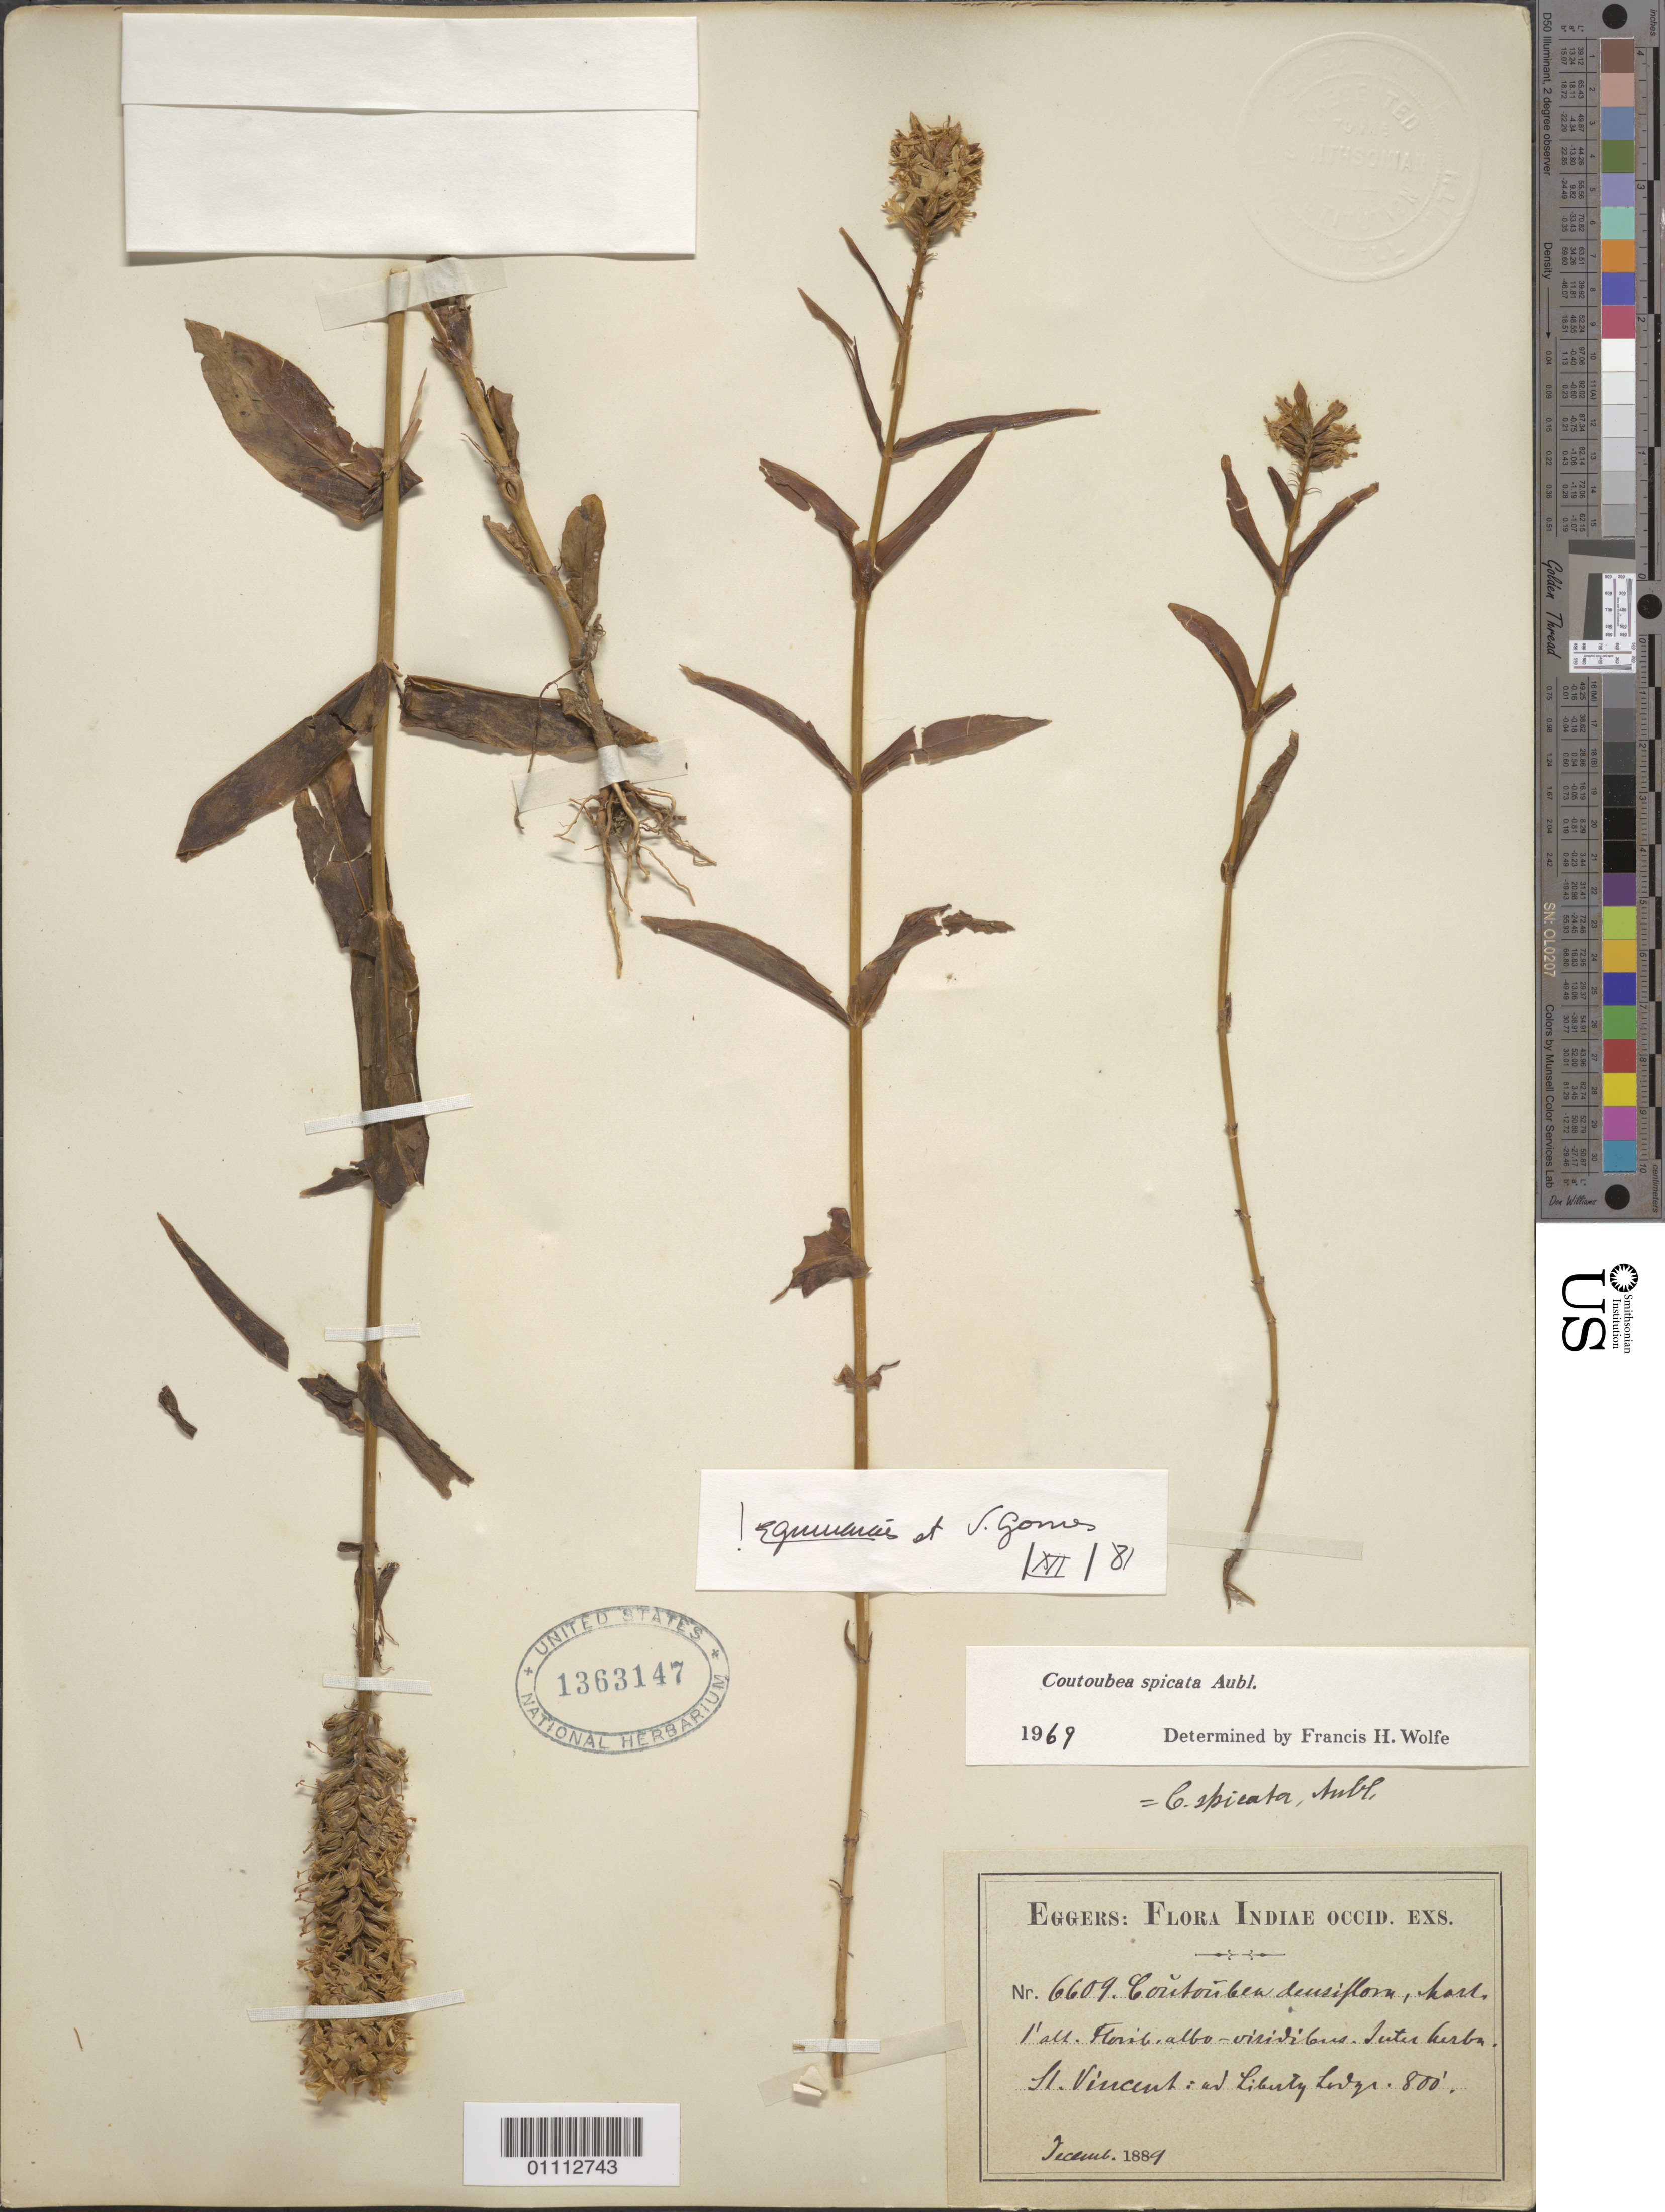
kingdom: Plantae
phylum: Tracheophyta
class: Magnoliopsida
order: Gentianales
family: Gentianaceae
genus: Coutoubea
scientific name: Coutoubea spicata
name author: Aubl.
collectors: H. F. A. von Eggers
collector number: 6609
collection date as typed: Dec 1889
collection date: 1889-12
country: St. Vincent - Grenadines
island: St. Vincent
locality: Ad Liberty Lodge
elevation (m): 244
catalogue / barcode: US 1363147